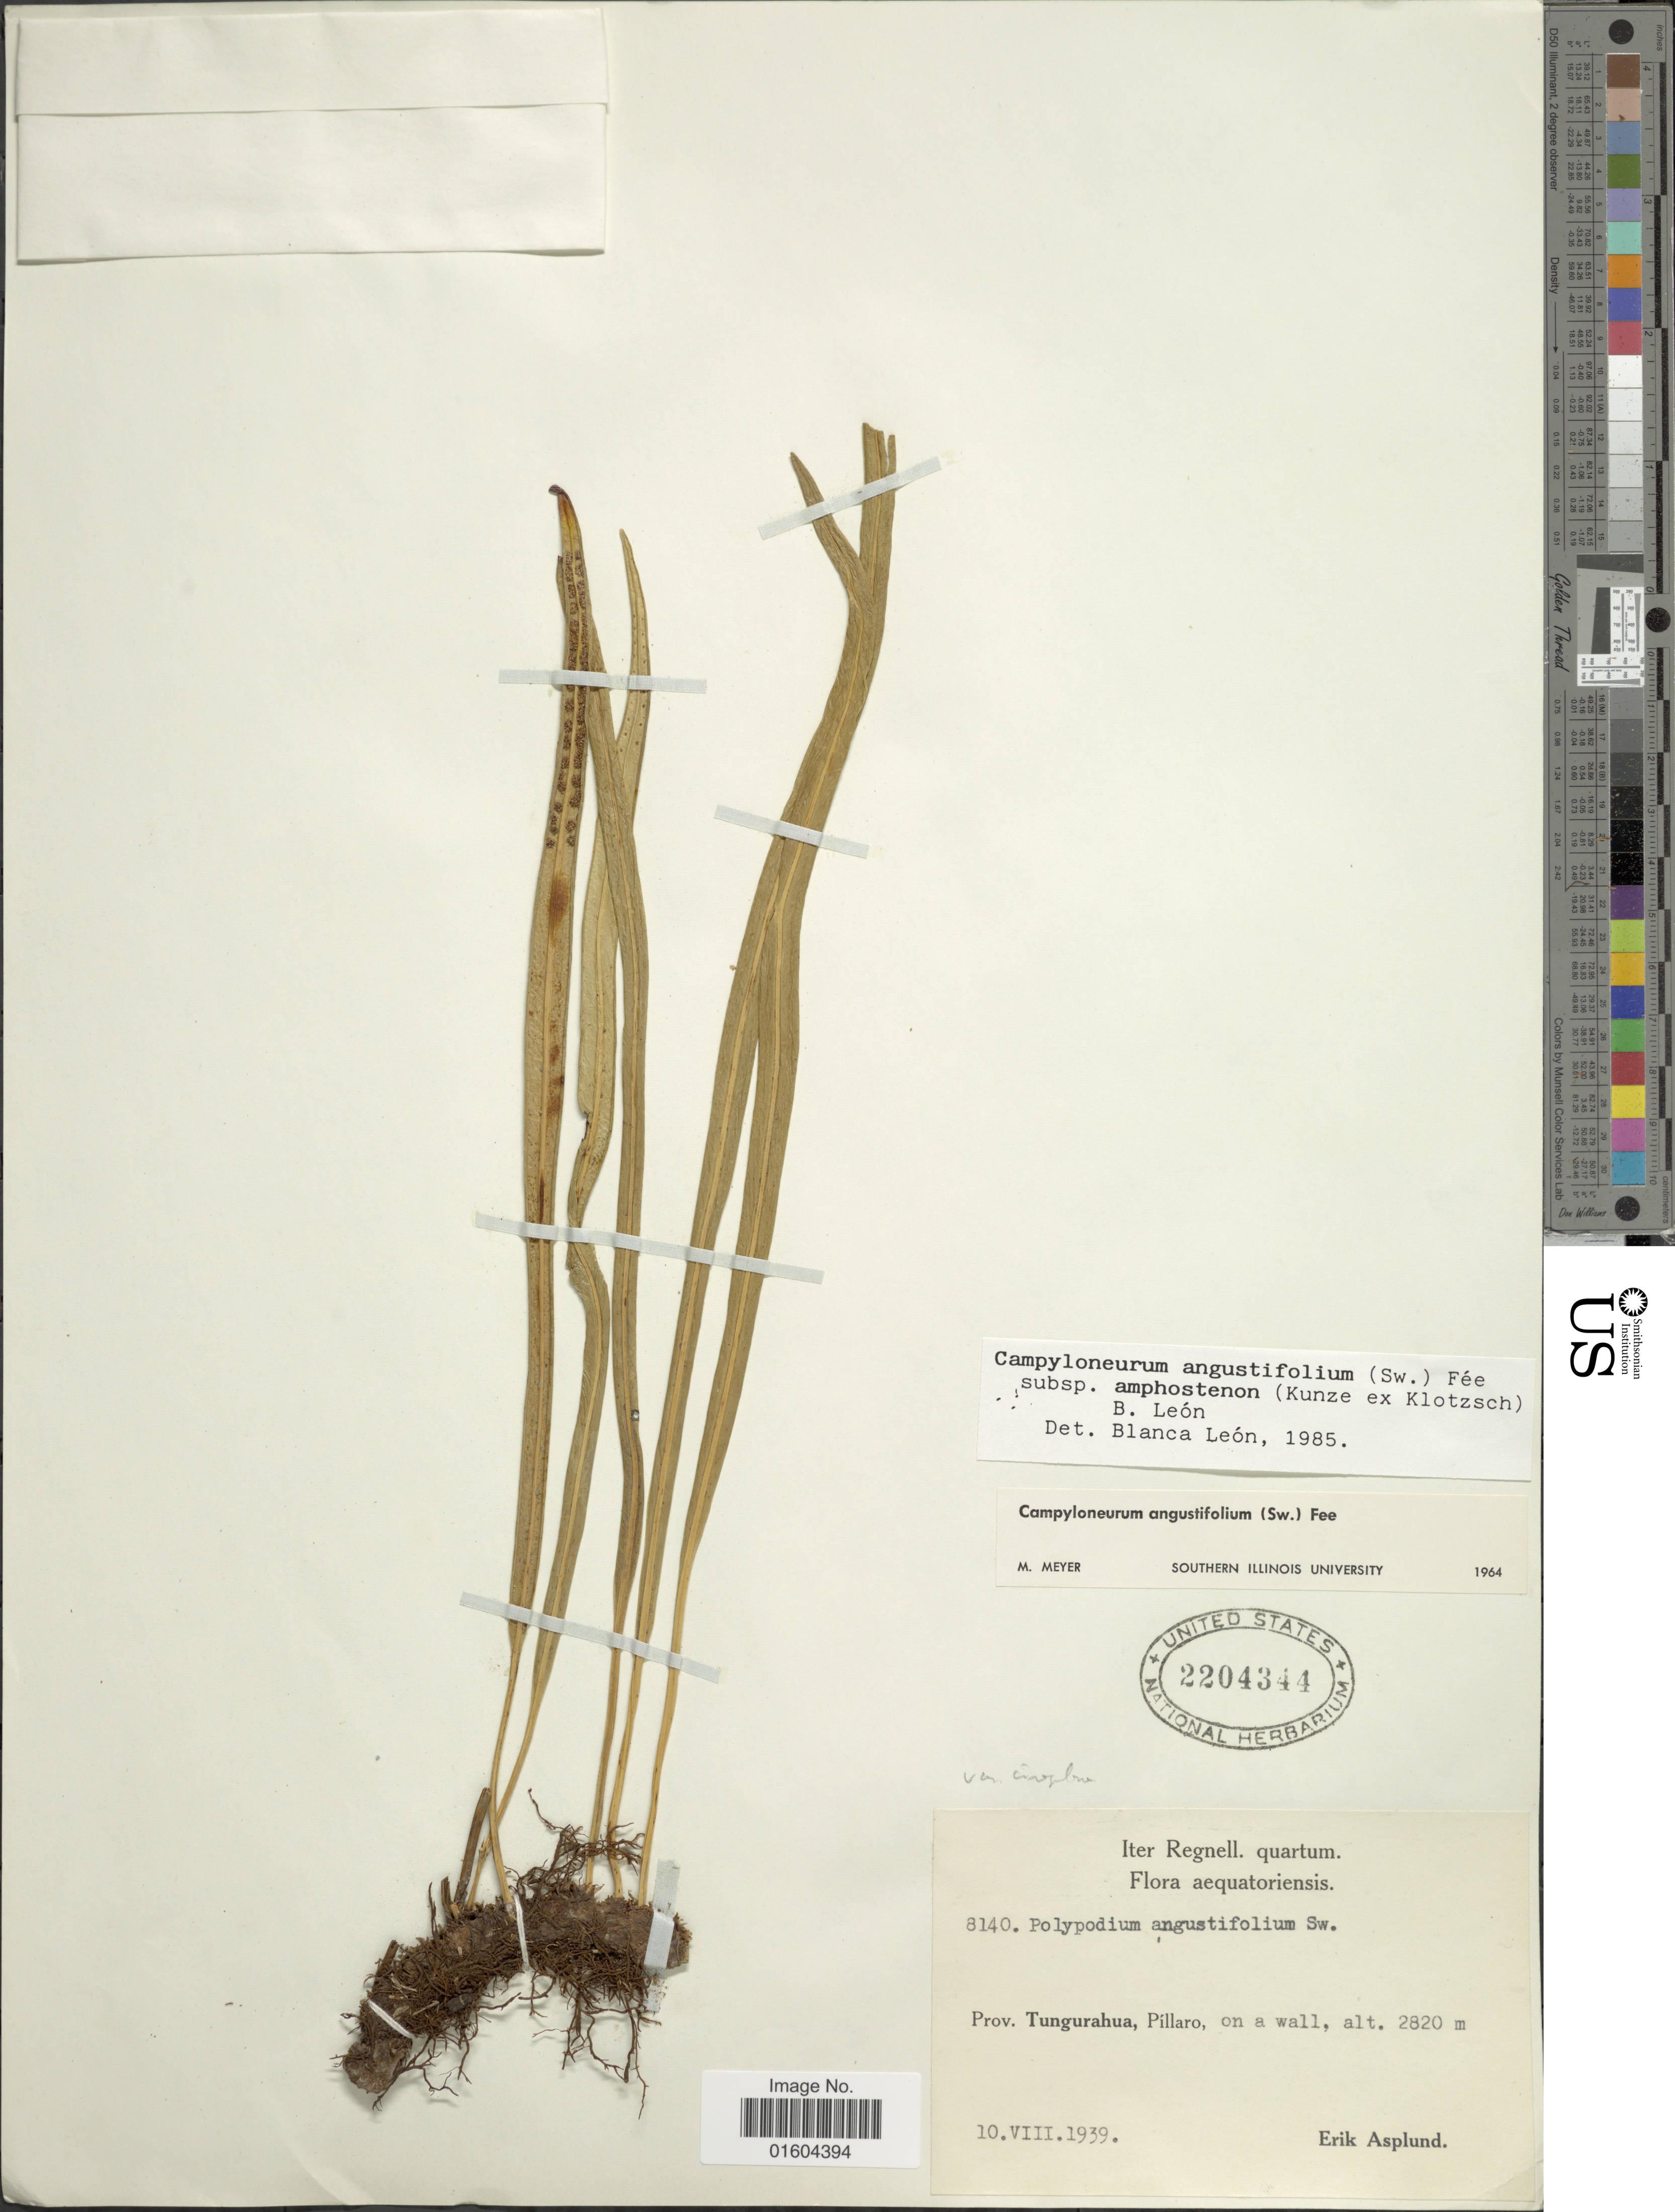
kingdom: Plantae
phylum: Tracheophyta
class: Polypodiopsida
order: Polypodiales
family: Polypodiaceae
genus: Campyloneurum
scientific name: Campyloneurum irregulare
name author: Lellinger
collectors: E. Asplund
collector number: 8140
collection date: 1939-08-10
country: Ecuador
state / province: Tungurahua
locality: Aequatoriensis, Prov. Tungurahua, Pillaro, on a wall.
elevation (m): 2820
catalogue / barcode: US 2204344